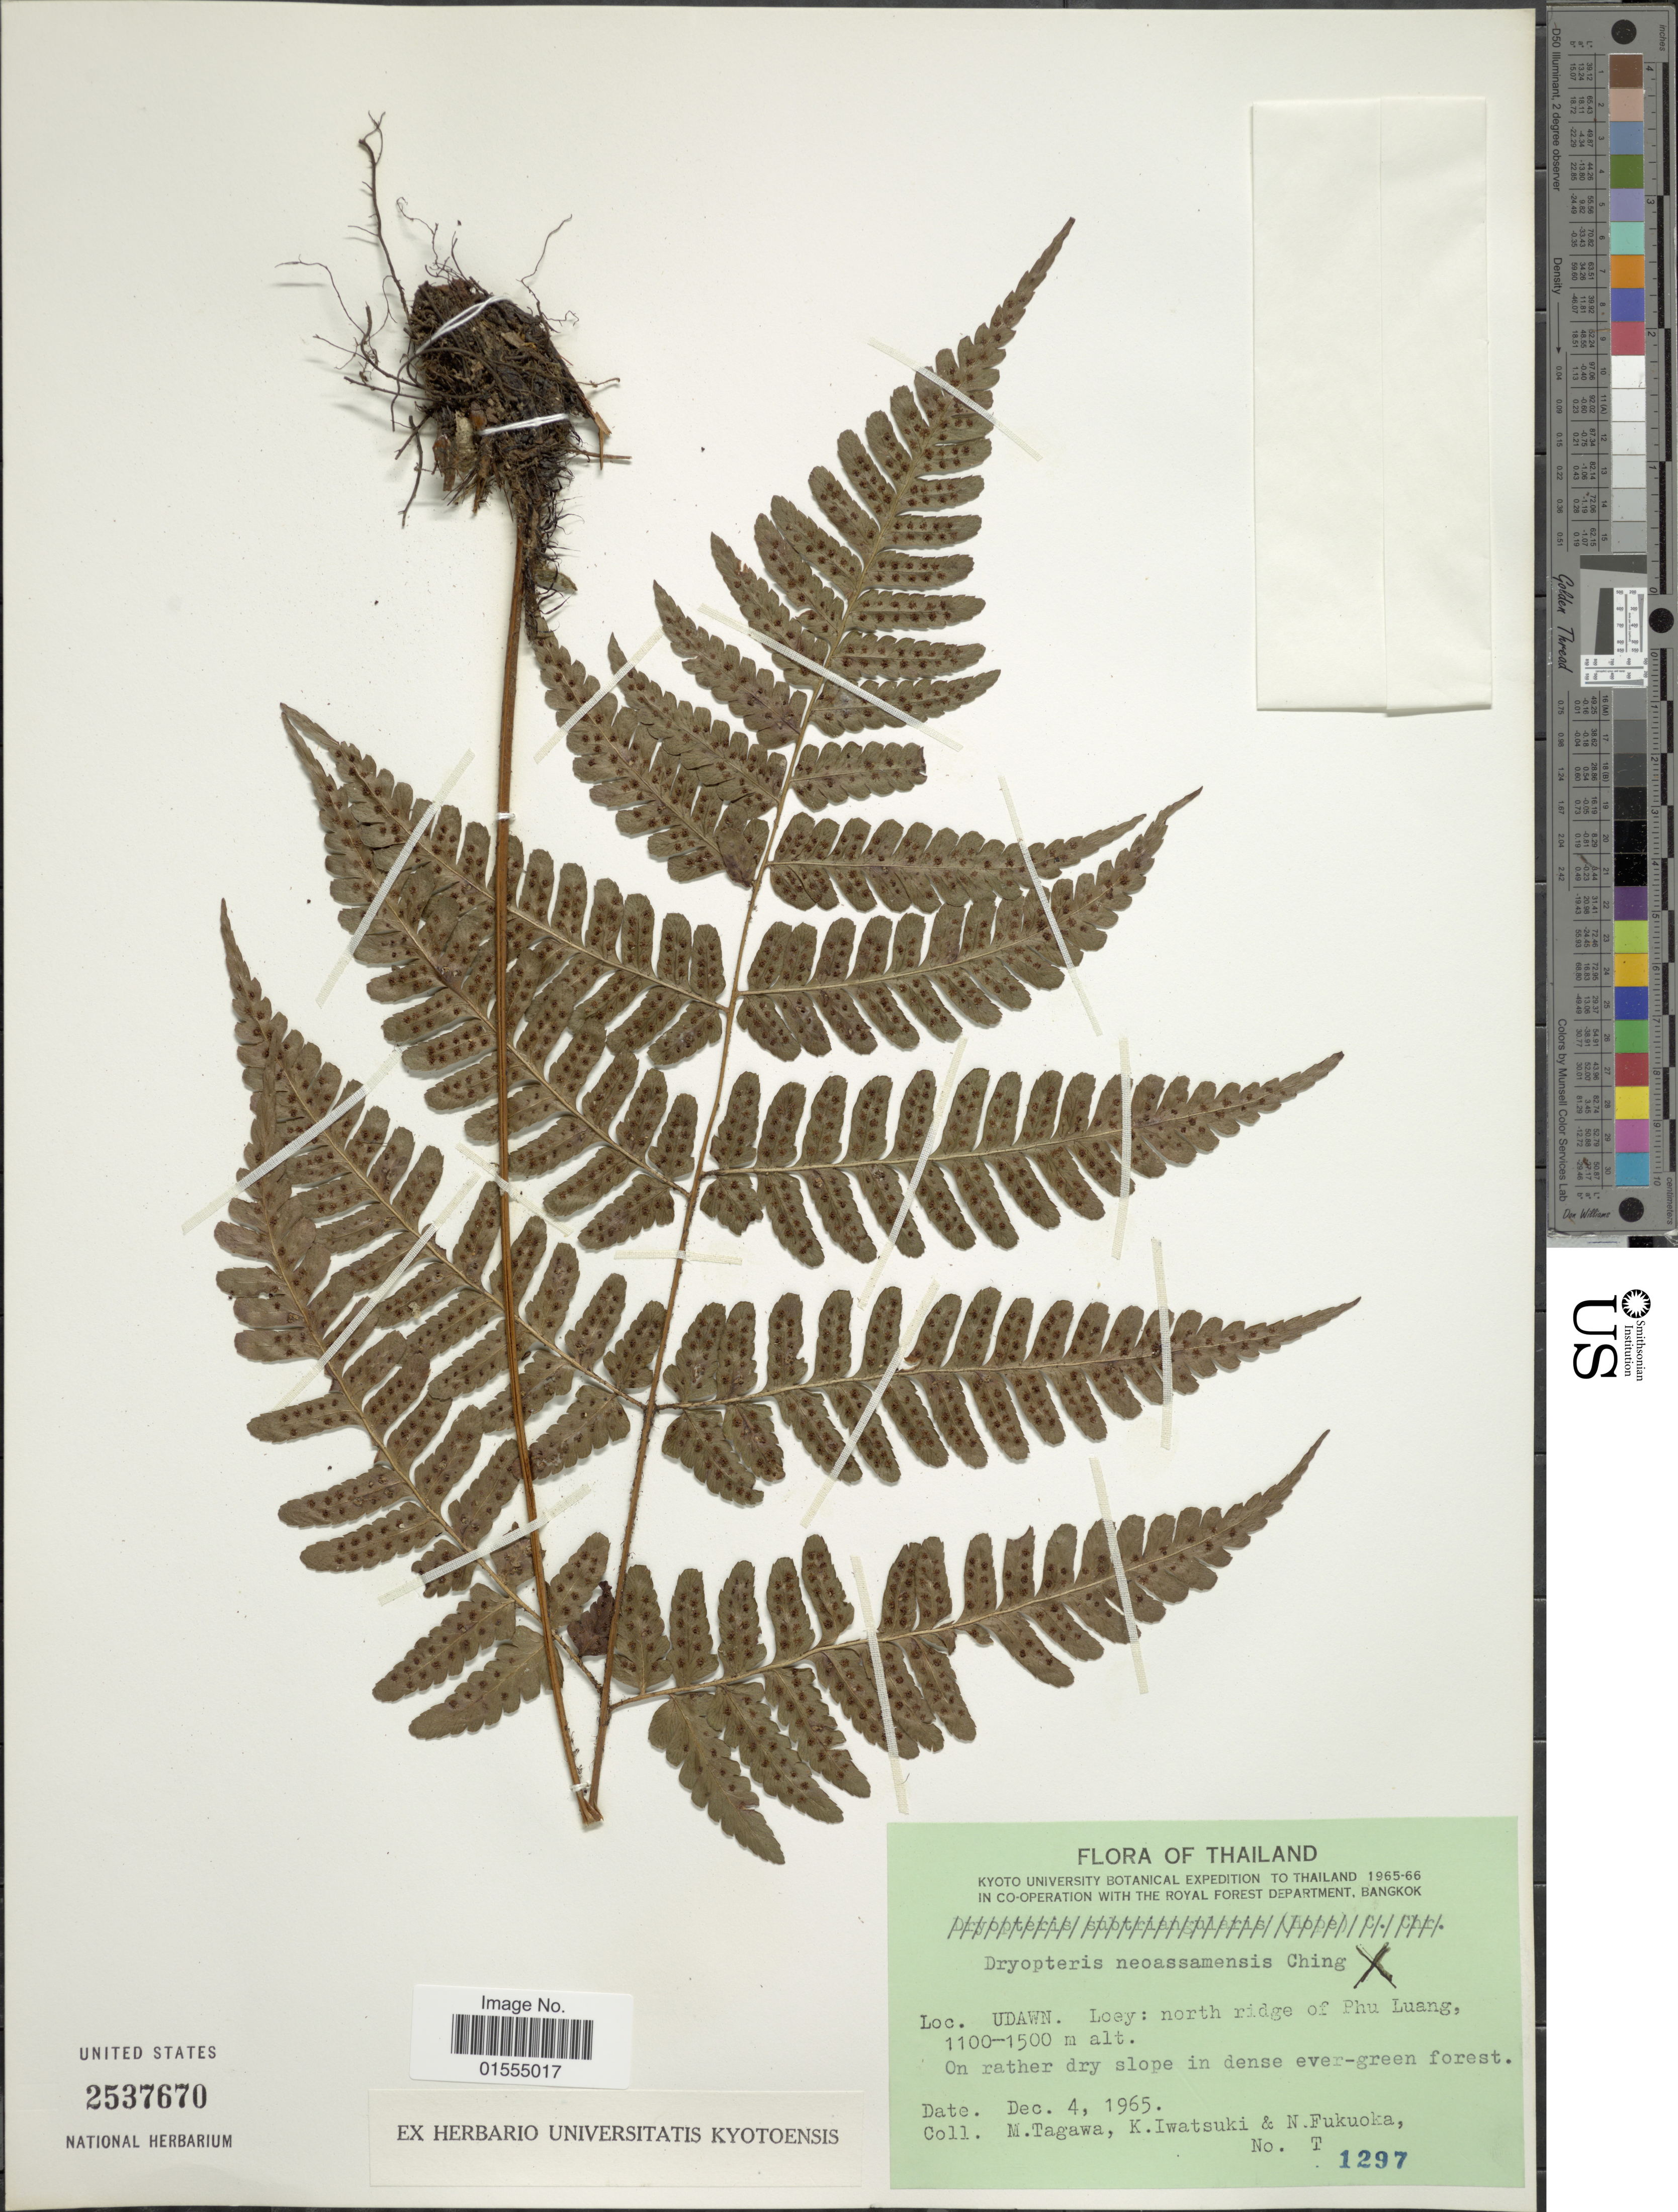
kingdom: Plantae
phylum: Tracheophyta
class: Polypodiopsida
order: Polypodiales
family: Dryopteridaceae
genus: Dryopteris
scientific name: Dryopteris subtriangularis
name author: (C. Hope) C. Chr.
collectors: M. Tagawa, K. Iwatsuki & N. Fukuoka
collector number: T1297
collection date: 1965-12-04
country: Thailand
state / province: Loei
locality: Thailand, Udawn, Loey: north ridge of Phu Luang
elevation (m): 1100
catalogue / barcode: US 2537670